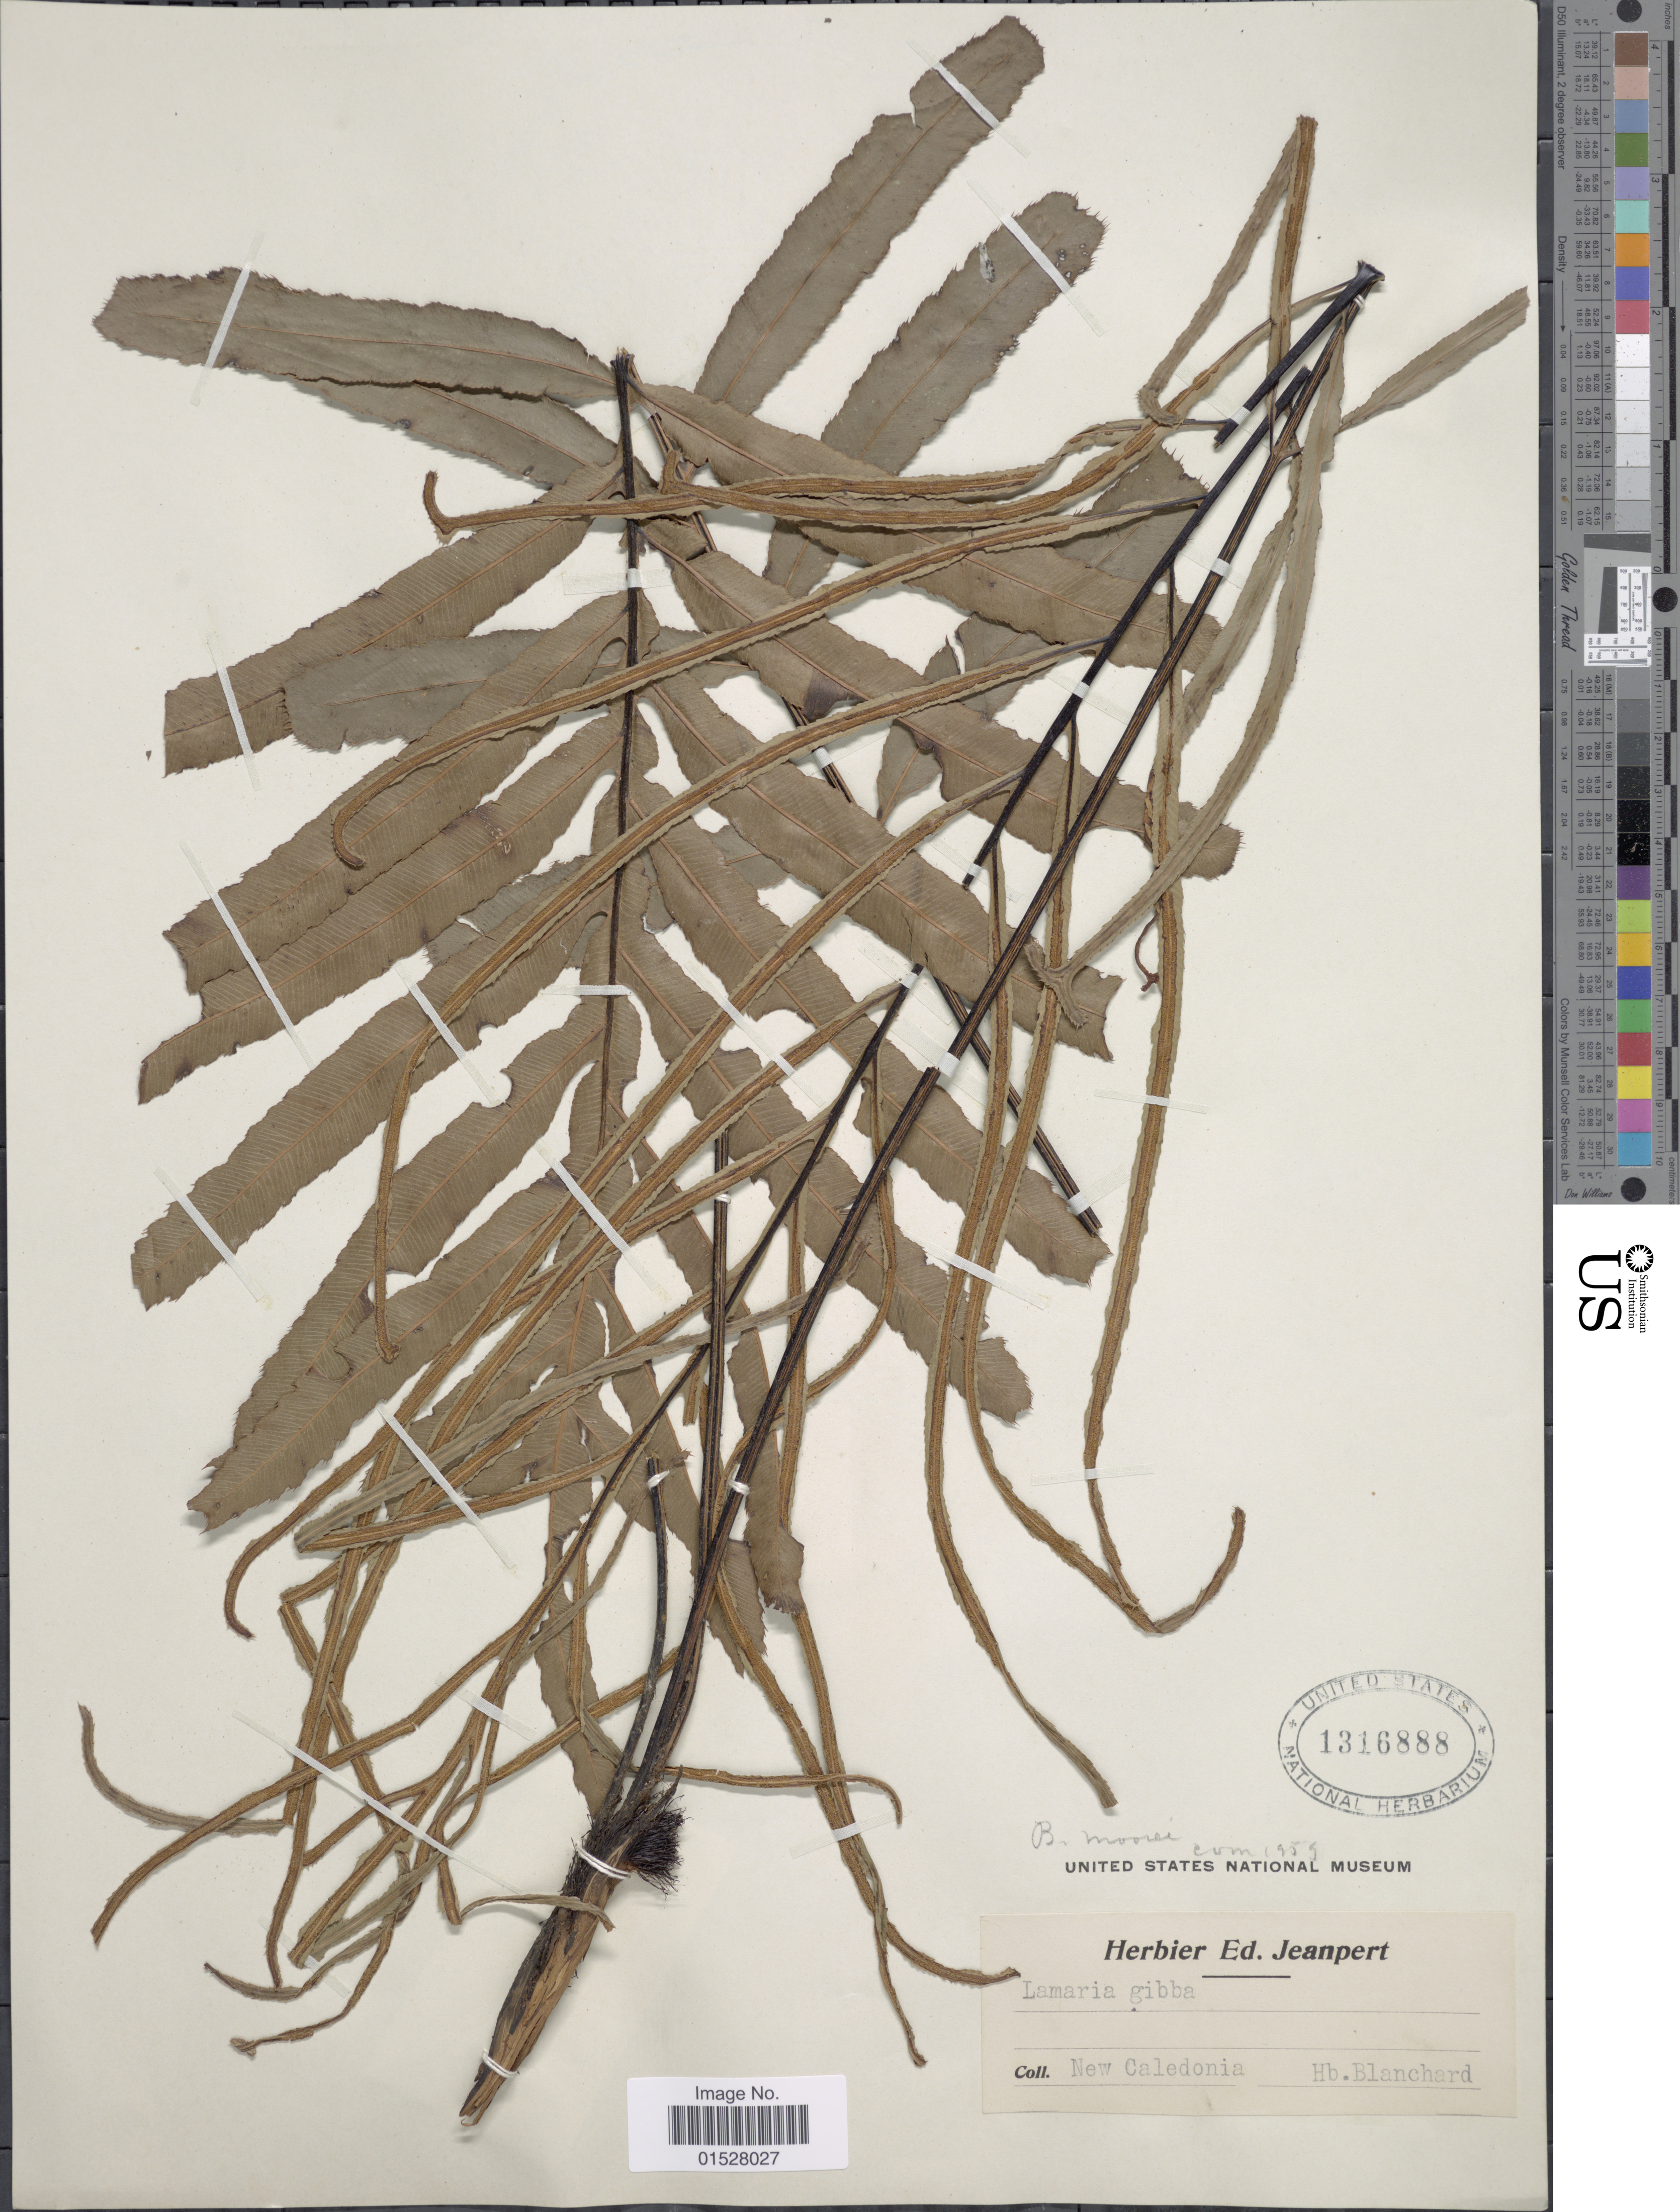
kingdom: Plantae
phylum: Tracheophyta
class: Polypodiopsida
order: Polypodiales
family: Blechnaceae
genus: Blechnum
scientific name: Blechnum moorei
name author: C. Chr.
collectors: ex herb. F. Blanchard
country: New Caledonia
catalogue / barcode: US 1316888